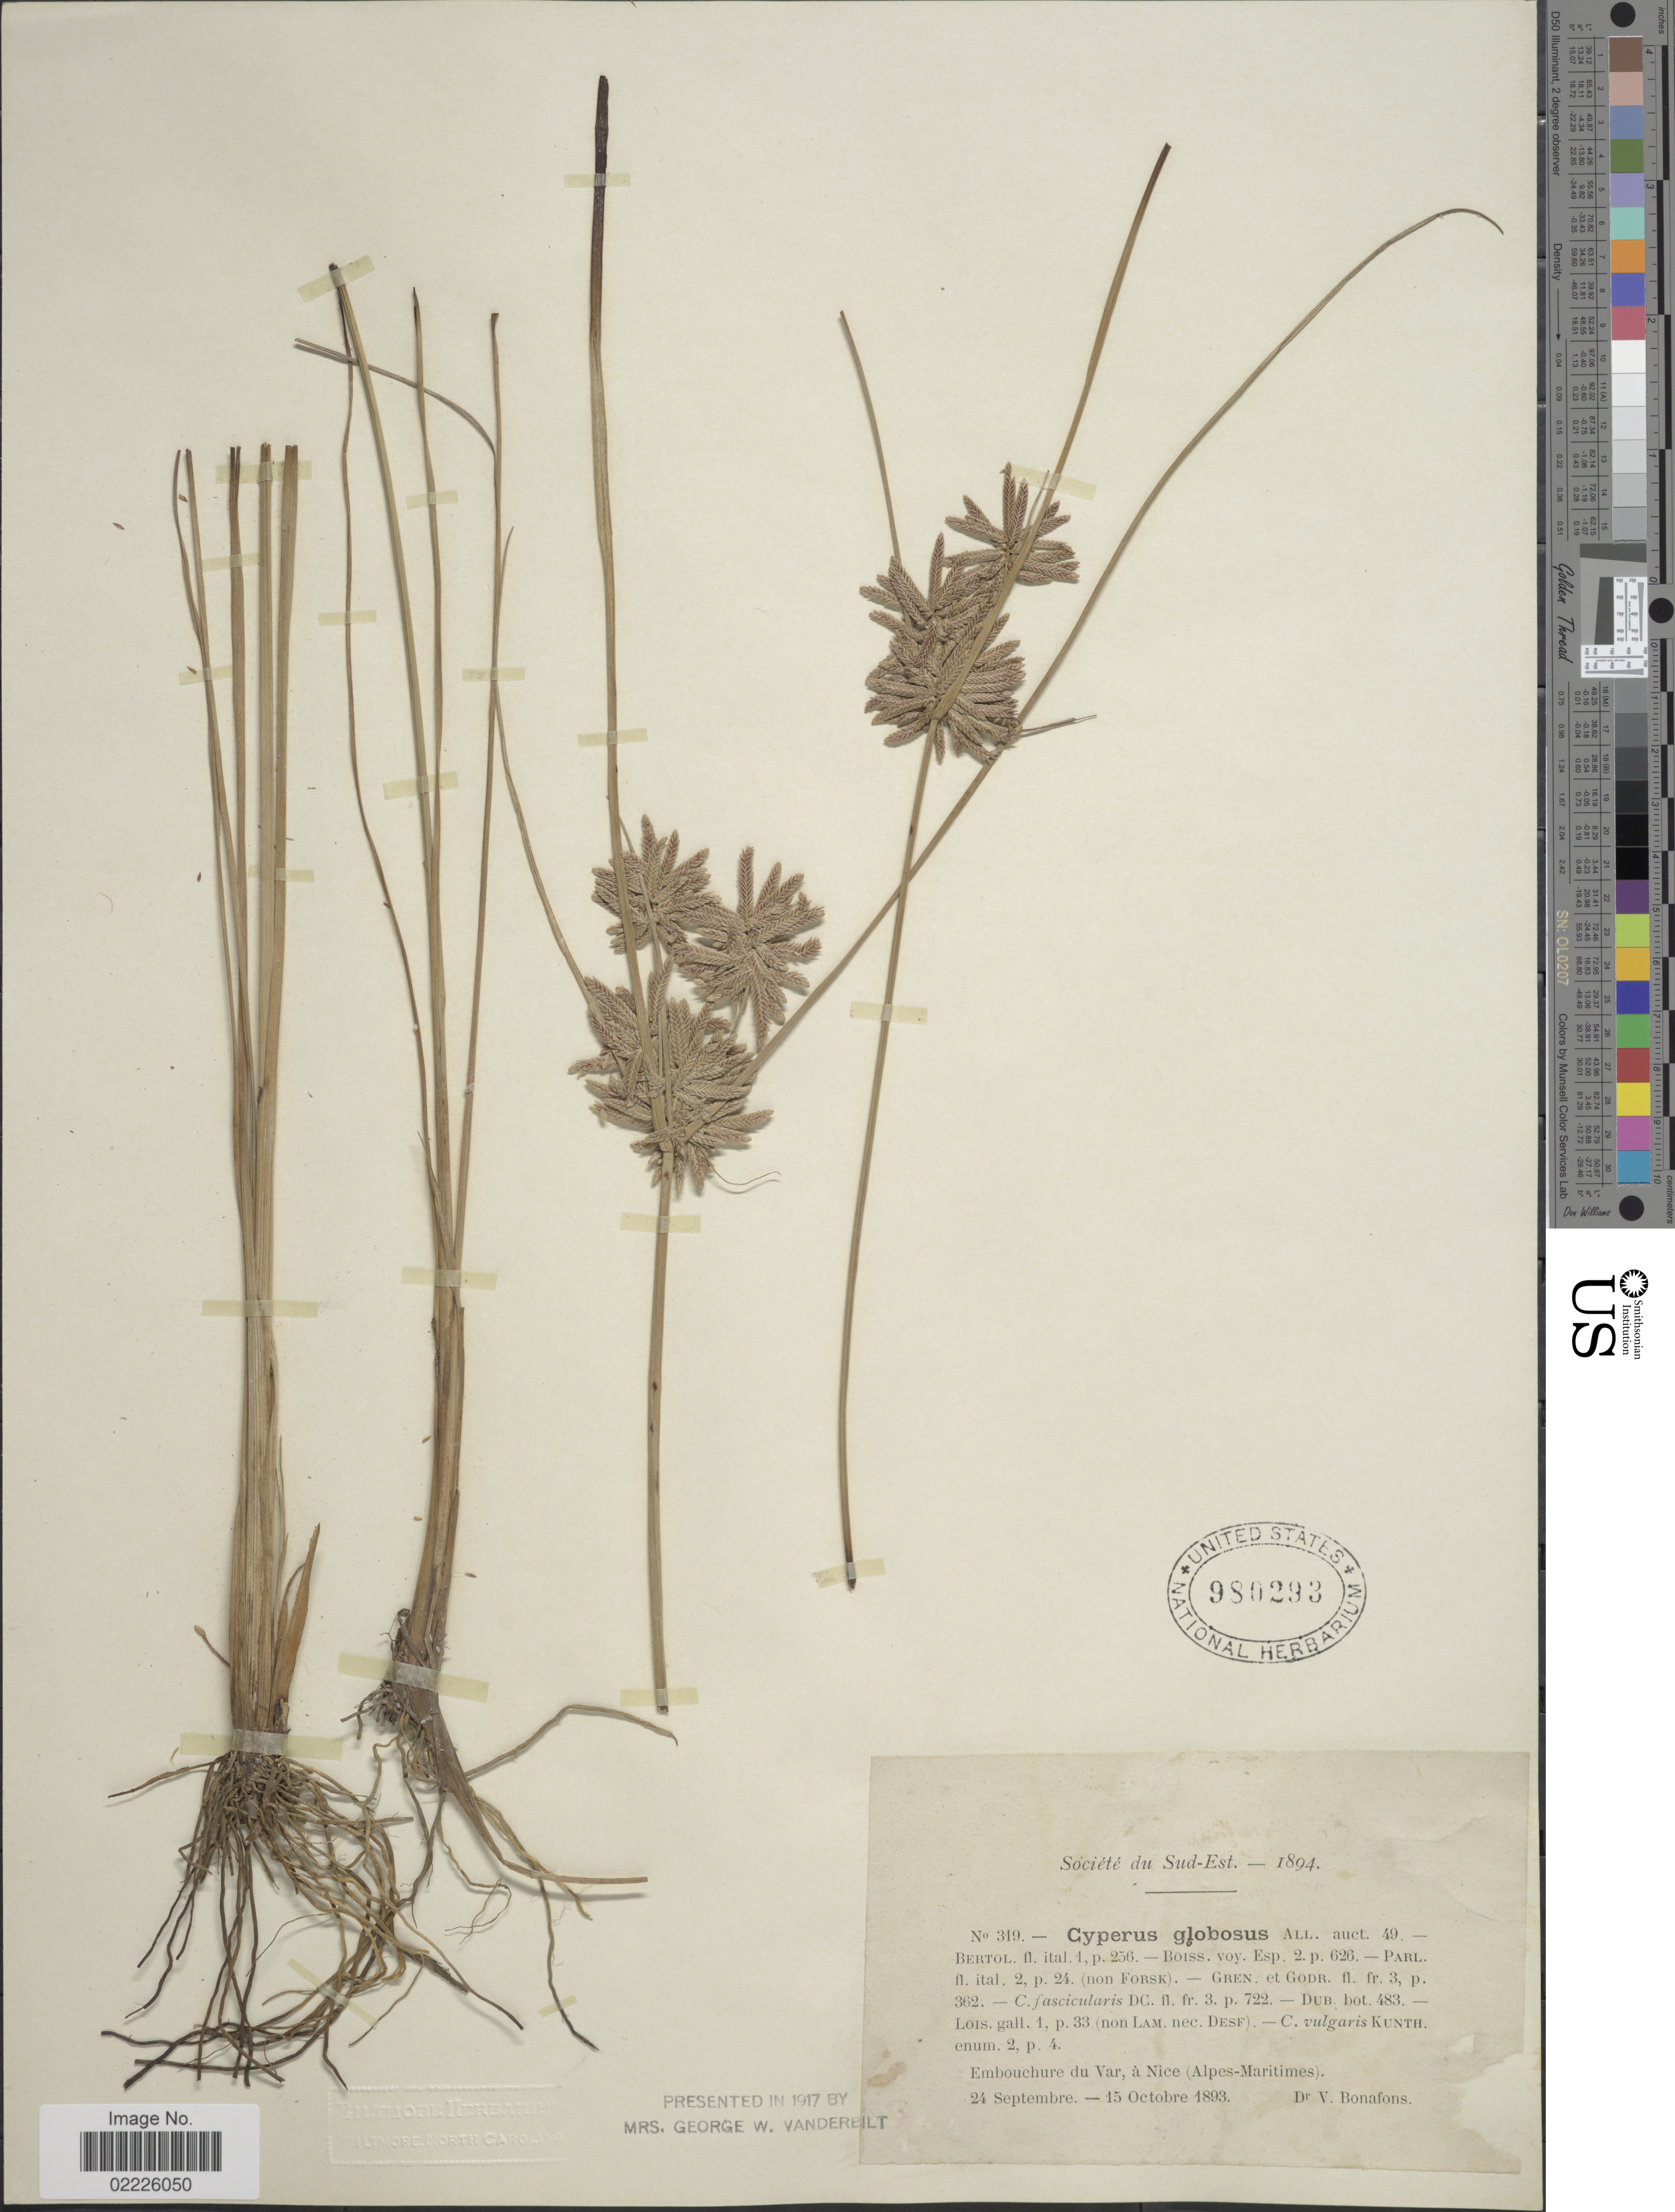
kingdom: Plantae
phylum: Tracheophyta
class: Liliopsida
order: Poales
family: Cyperaceae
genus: Cyperus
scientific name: Cyperus flavidus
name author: Retz.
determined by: Strong, Mark T., (BOT), Smithsonian Institution - National Museum of Natural History (UNITED STATES)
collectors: V. Bonafons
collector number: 319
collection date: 1893-09-24/1893-10-15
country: France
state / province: Provence-Alpes-Côte d'Azur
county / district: Alpes-Maritimes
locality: Societe du Sud-Est., Embouchure du Var, a Nice (Alpes-Maritimes)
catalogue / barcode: US 980293